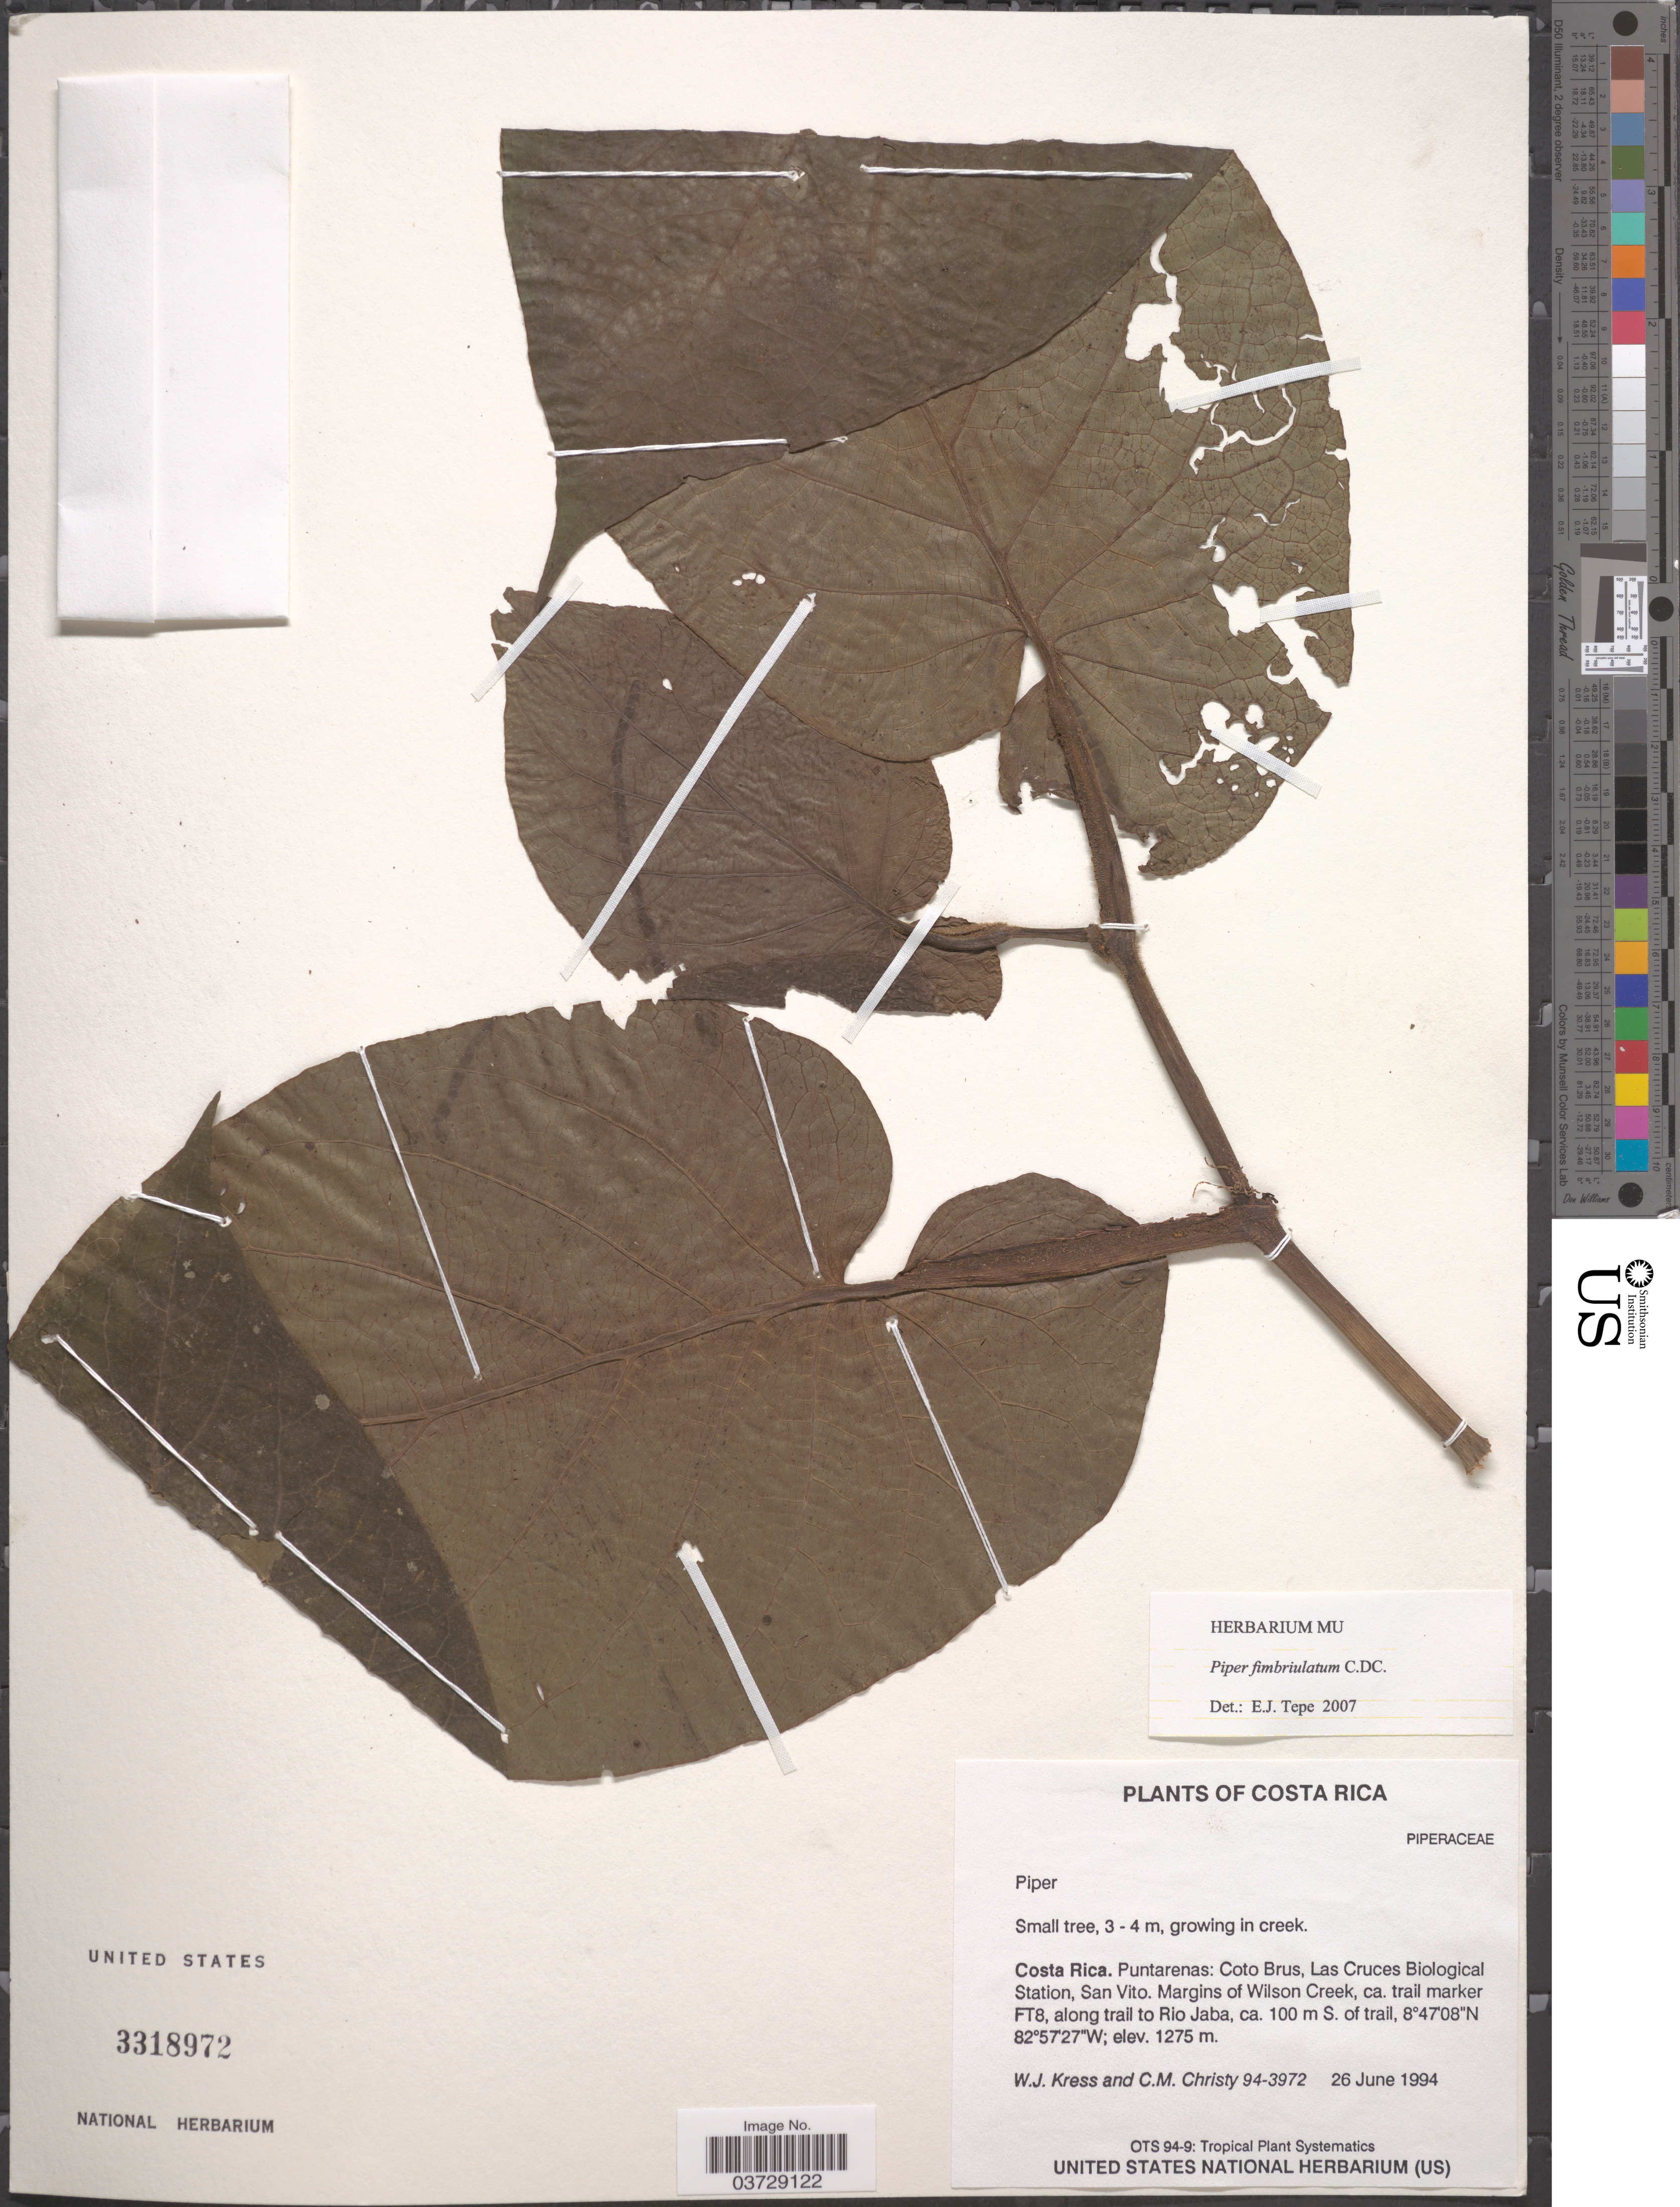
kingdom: Plantae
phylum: Tracheophyta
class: Magnoliopsida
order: Piperales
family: Piperaceae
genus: Piper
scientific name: Piper fimbriulatum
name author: C. DC.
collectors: W. J. Kress & C. M. Christy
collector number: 94-3972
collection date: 1994-06-26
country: Costa Rica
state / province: Puntarenas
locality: Coto Brus, Las Cruces Biological Station, San Vito. Margins of Wilson Creek, ca. trail marker FT8, along trail to Rio Jaba, ca. 100 m S. of trail.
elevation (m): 1275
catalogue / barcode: US 3318972